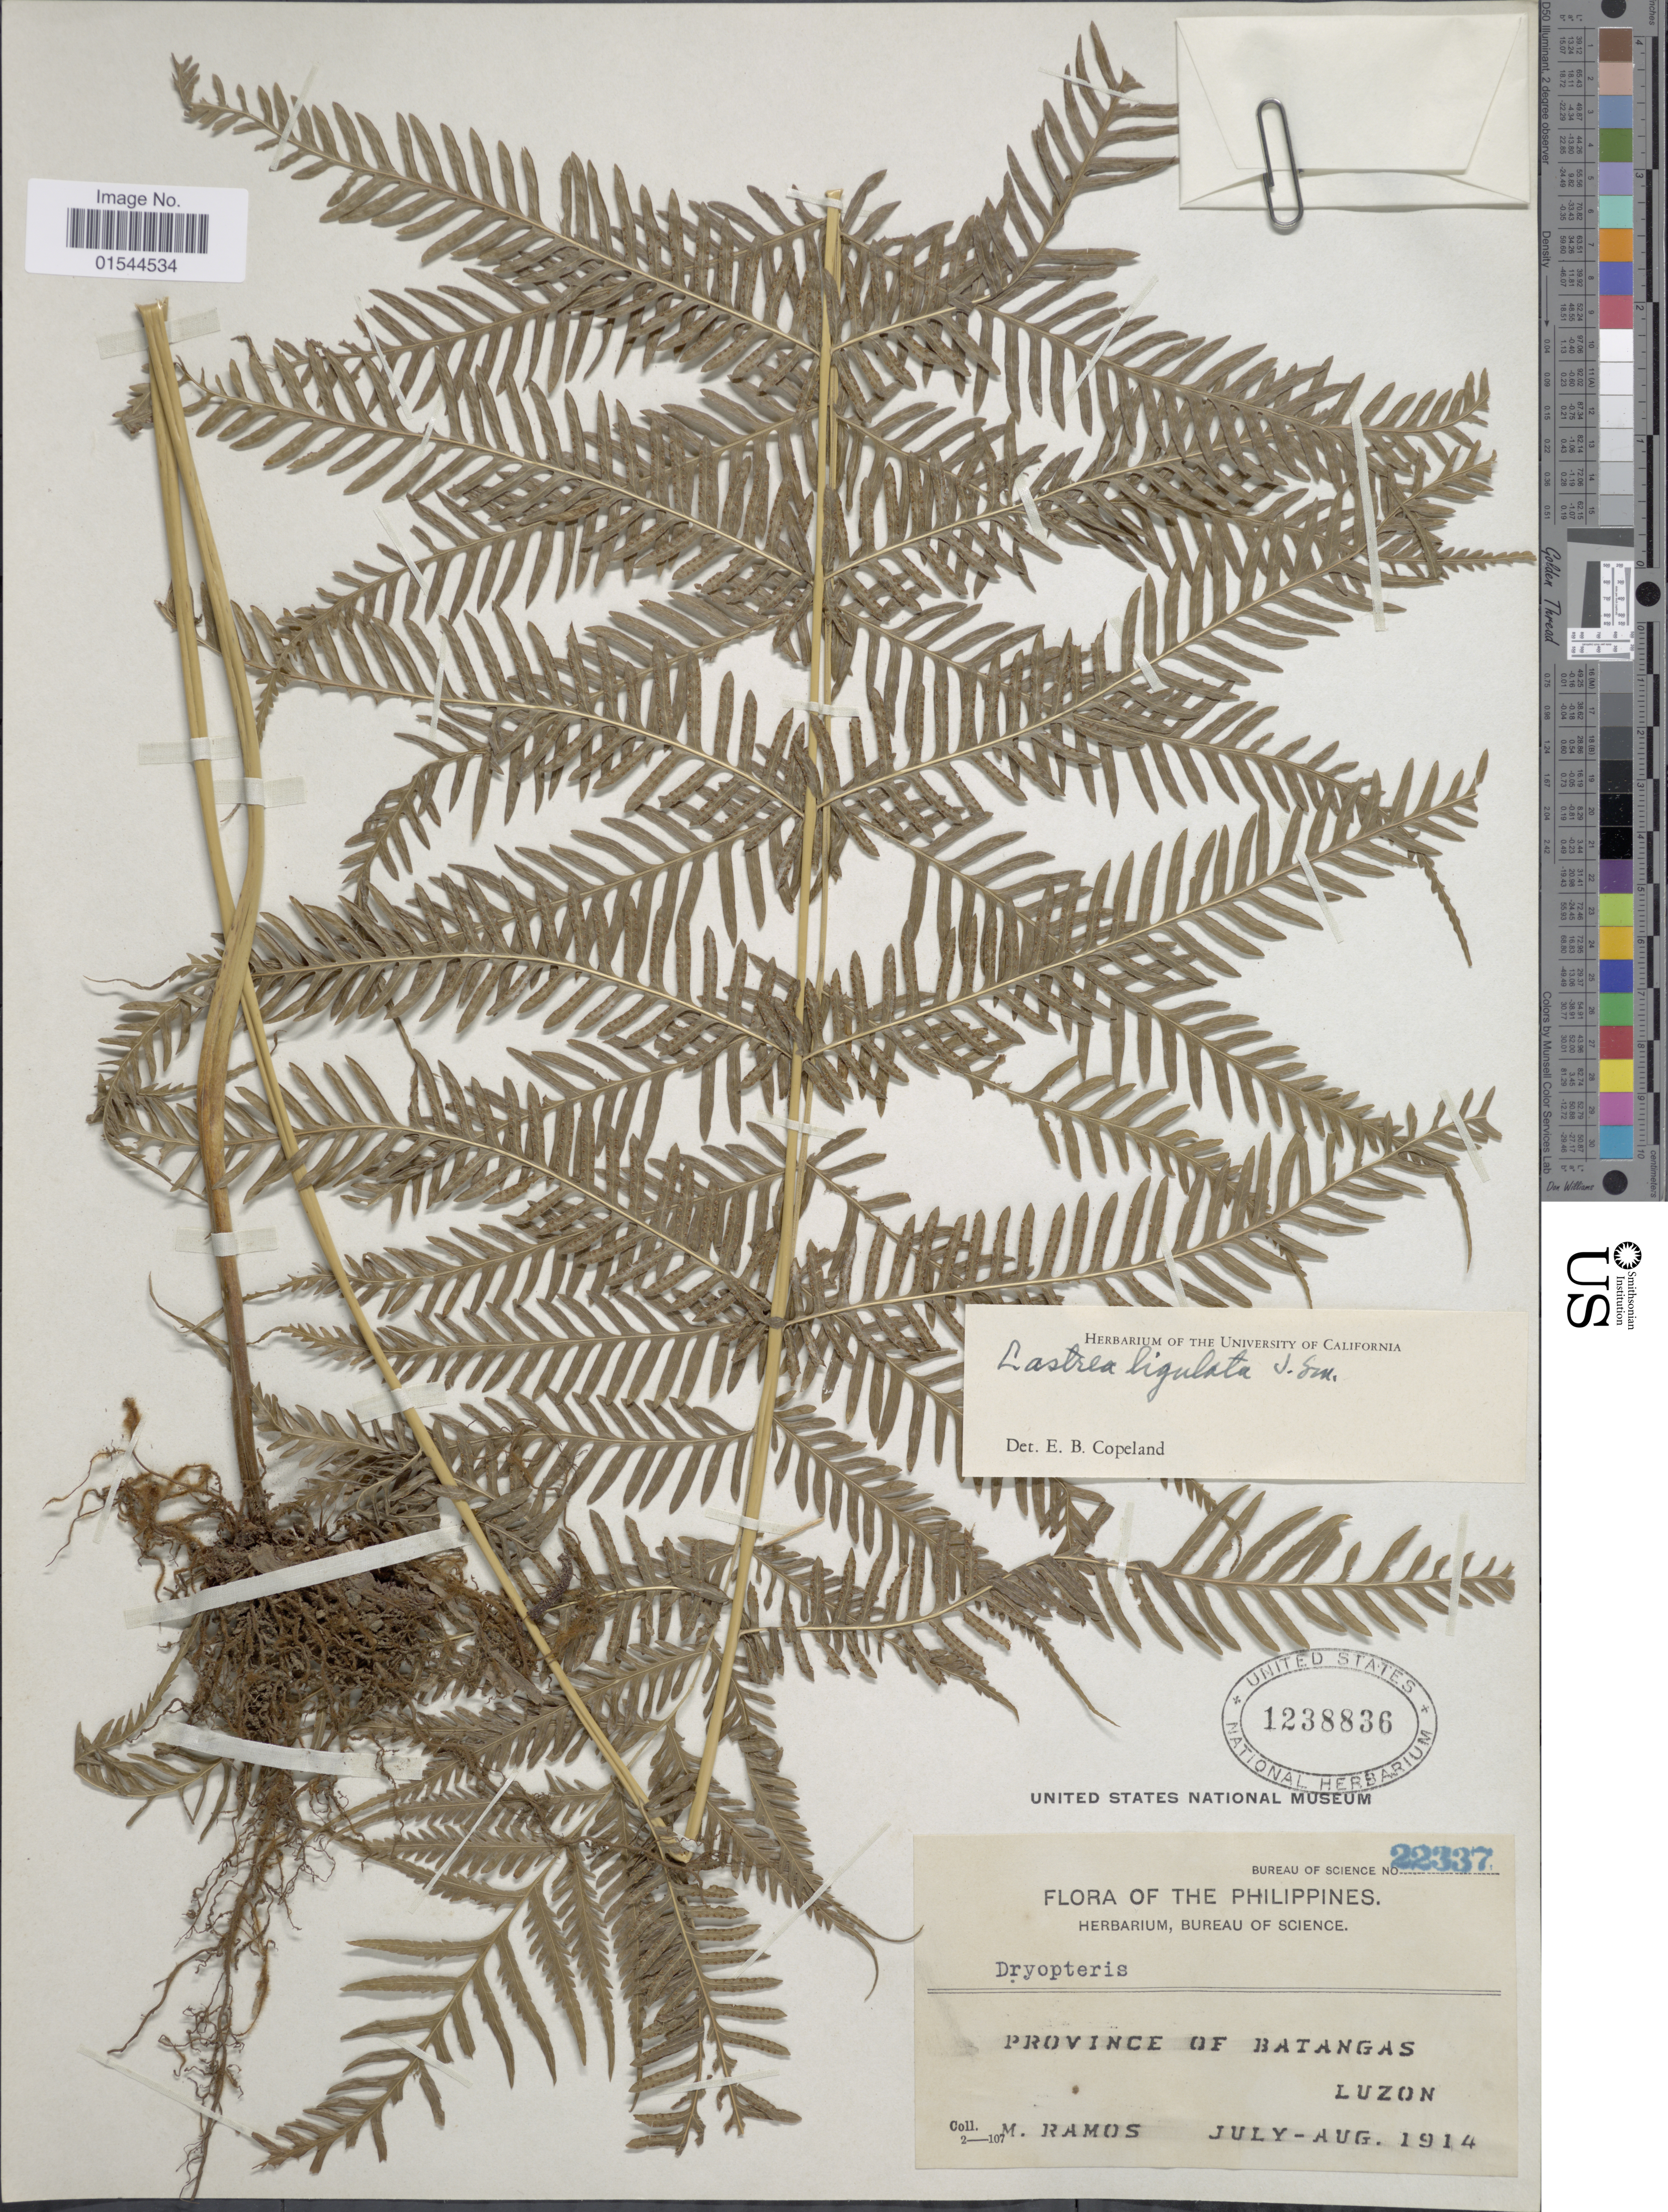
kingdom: Plantae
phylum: Tracheophyta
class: Polypodiopsida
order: Polypodiales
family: Thelypteridaceae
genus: Pneumatopteris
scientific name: Pneumatopteris ligulata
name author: (C. Presl) Holttum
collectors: M. Ramos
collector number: Bureau of Science 22337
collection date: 1914-07/1914-08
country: Philippines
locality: Province of Batangas, Luzon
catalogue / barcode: US 1238836